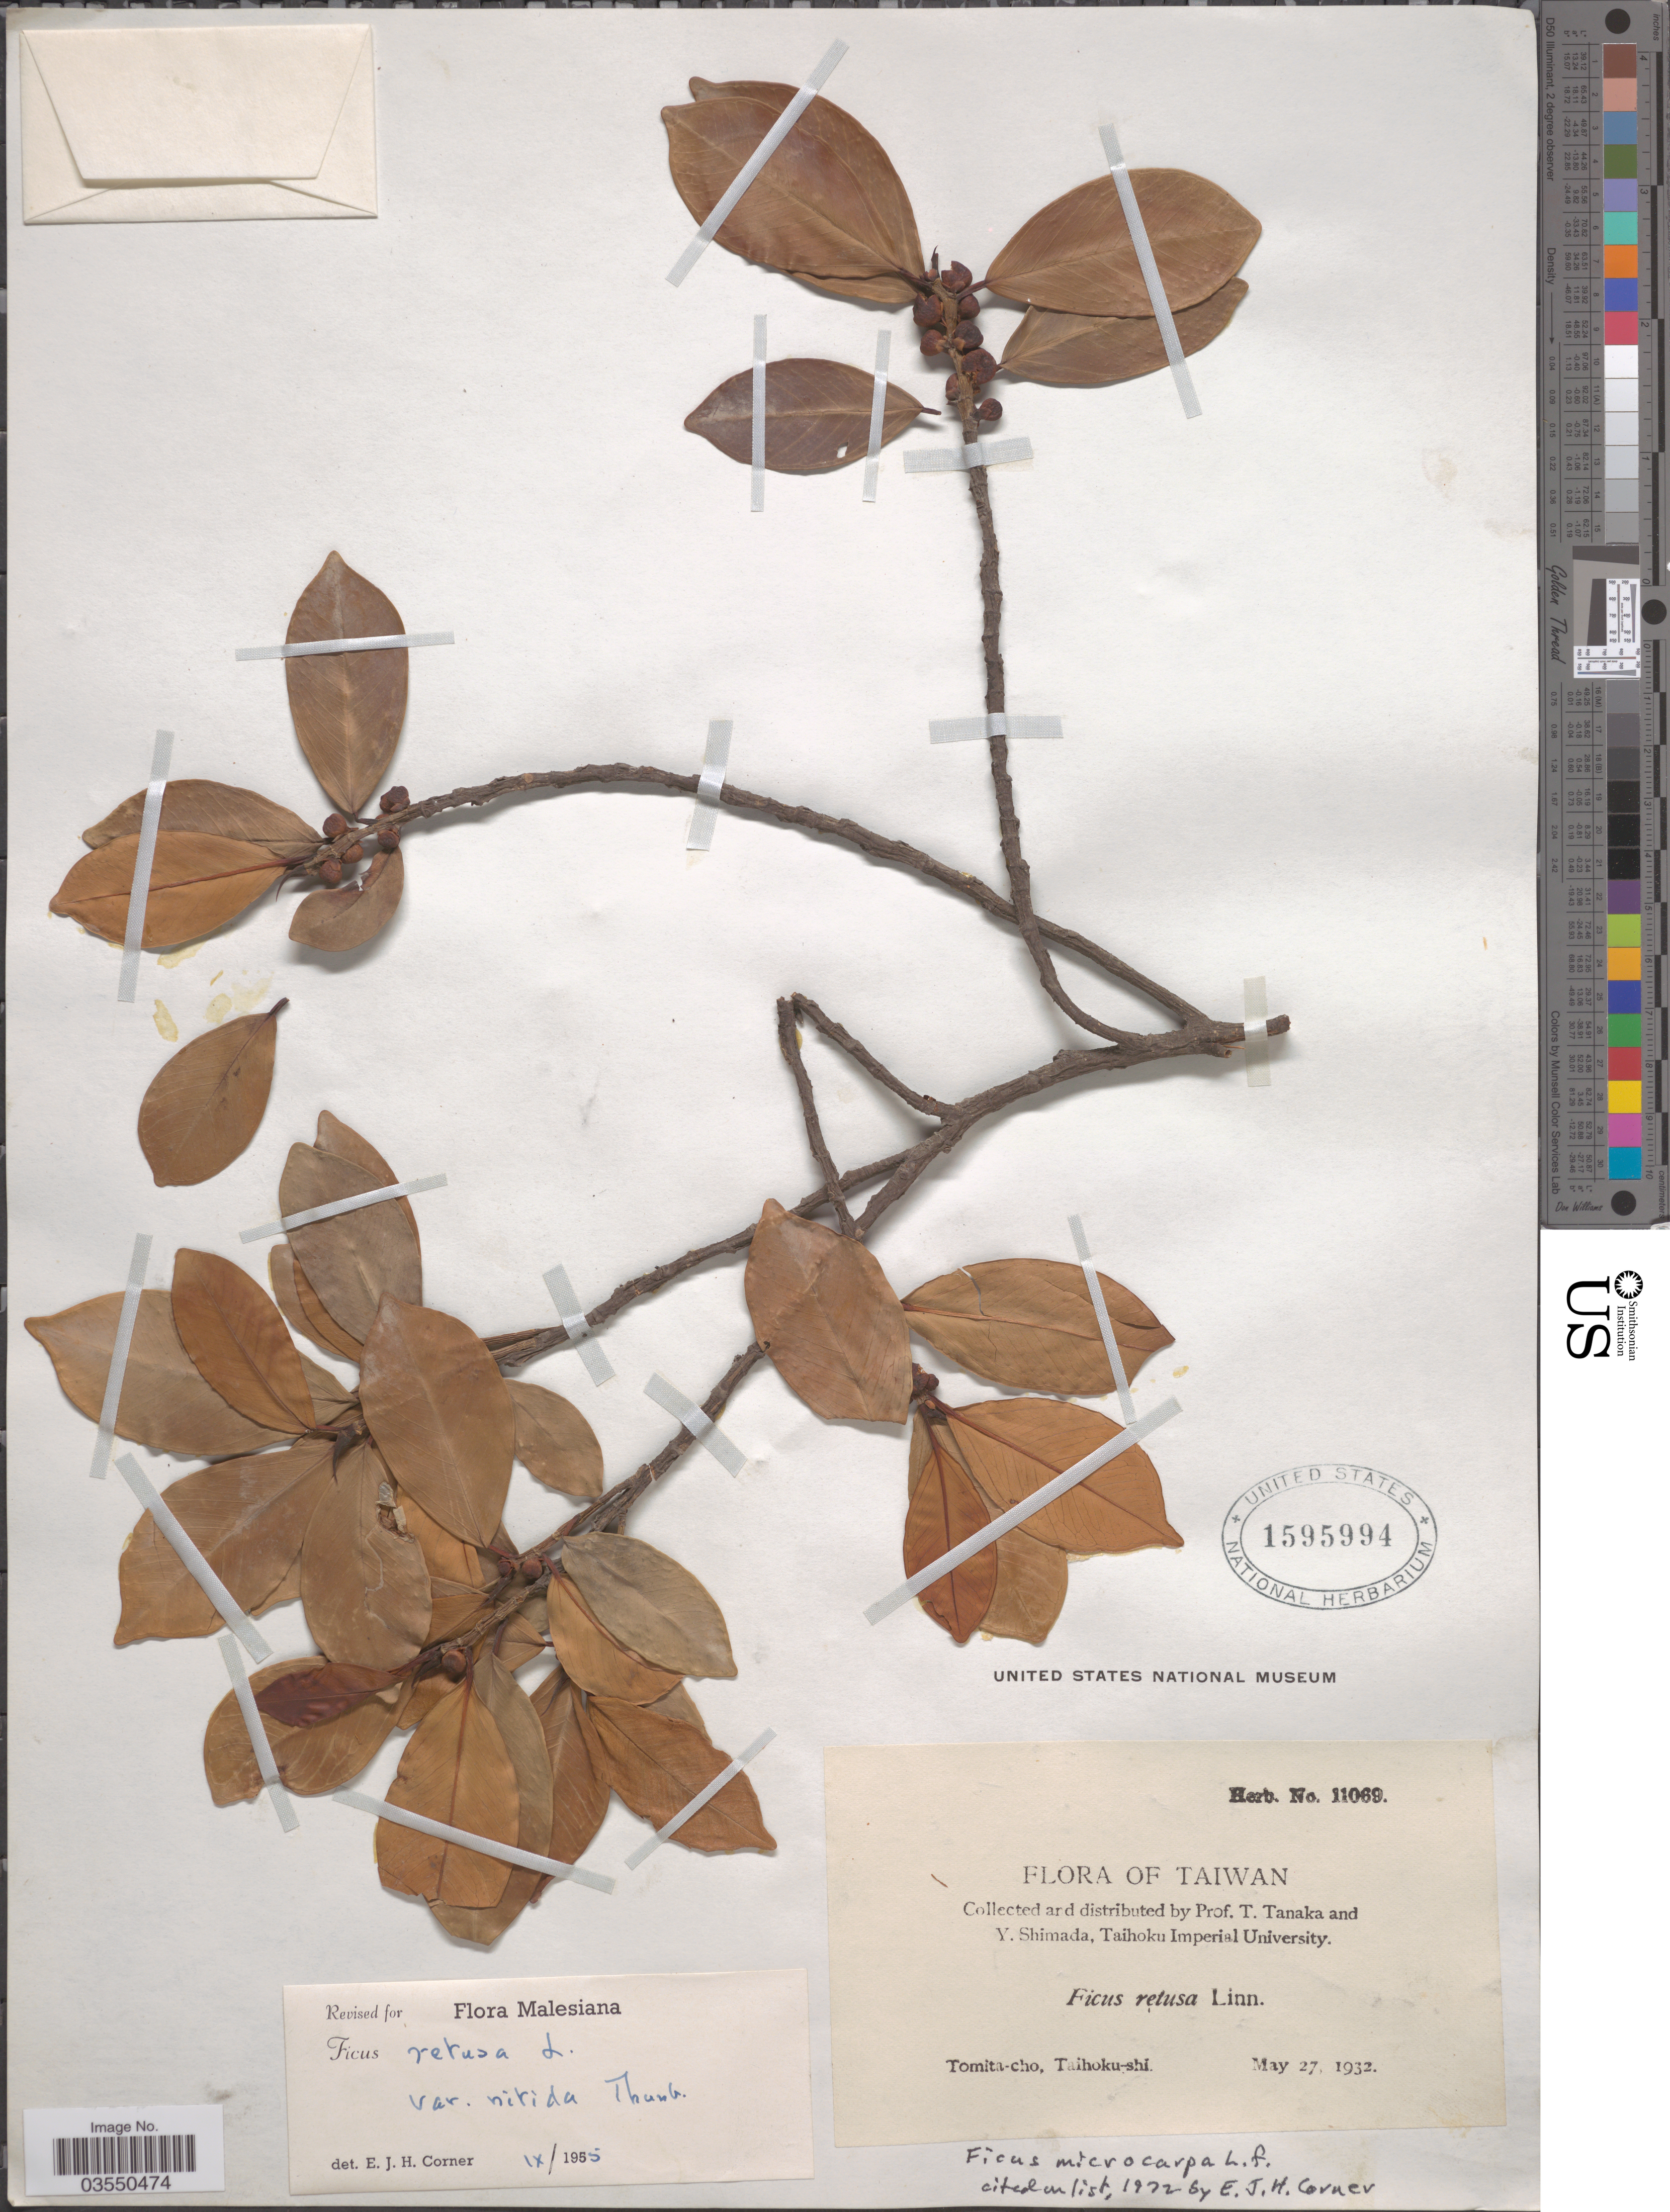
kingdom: Plantae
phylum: Tracheophyta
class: Magnoliopsida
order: Rosales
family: Moraceae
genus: Ficus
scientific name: Ficus microcarpa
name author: L. f.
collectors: T. Tanaka & Y. Shimada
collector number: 11069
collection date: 1932-05-27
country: Taiwan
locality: Tomita-cho, Taihoku-shi.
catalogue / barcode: US 1595994